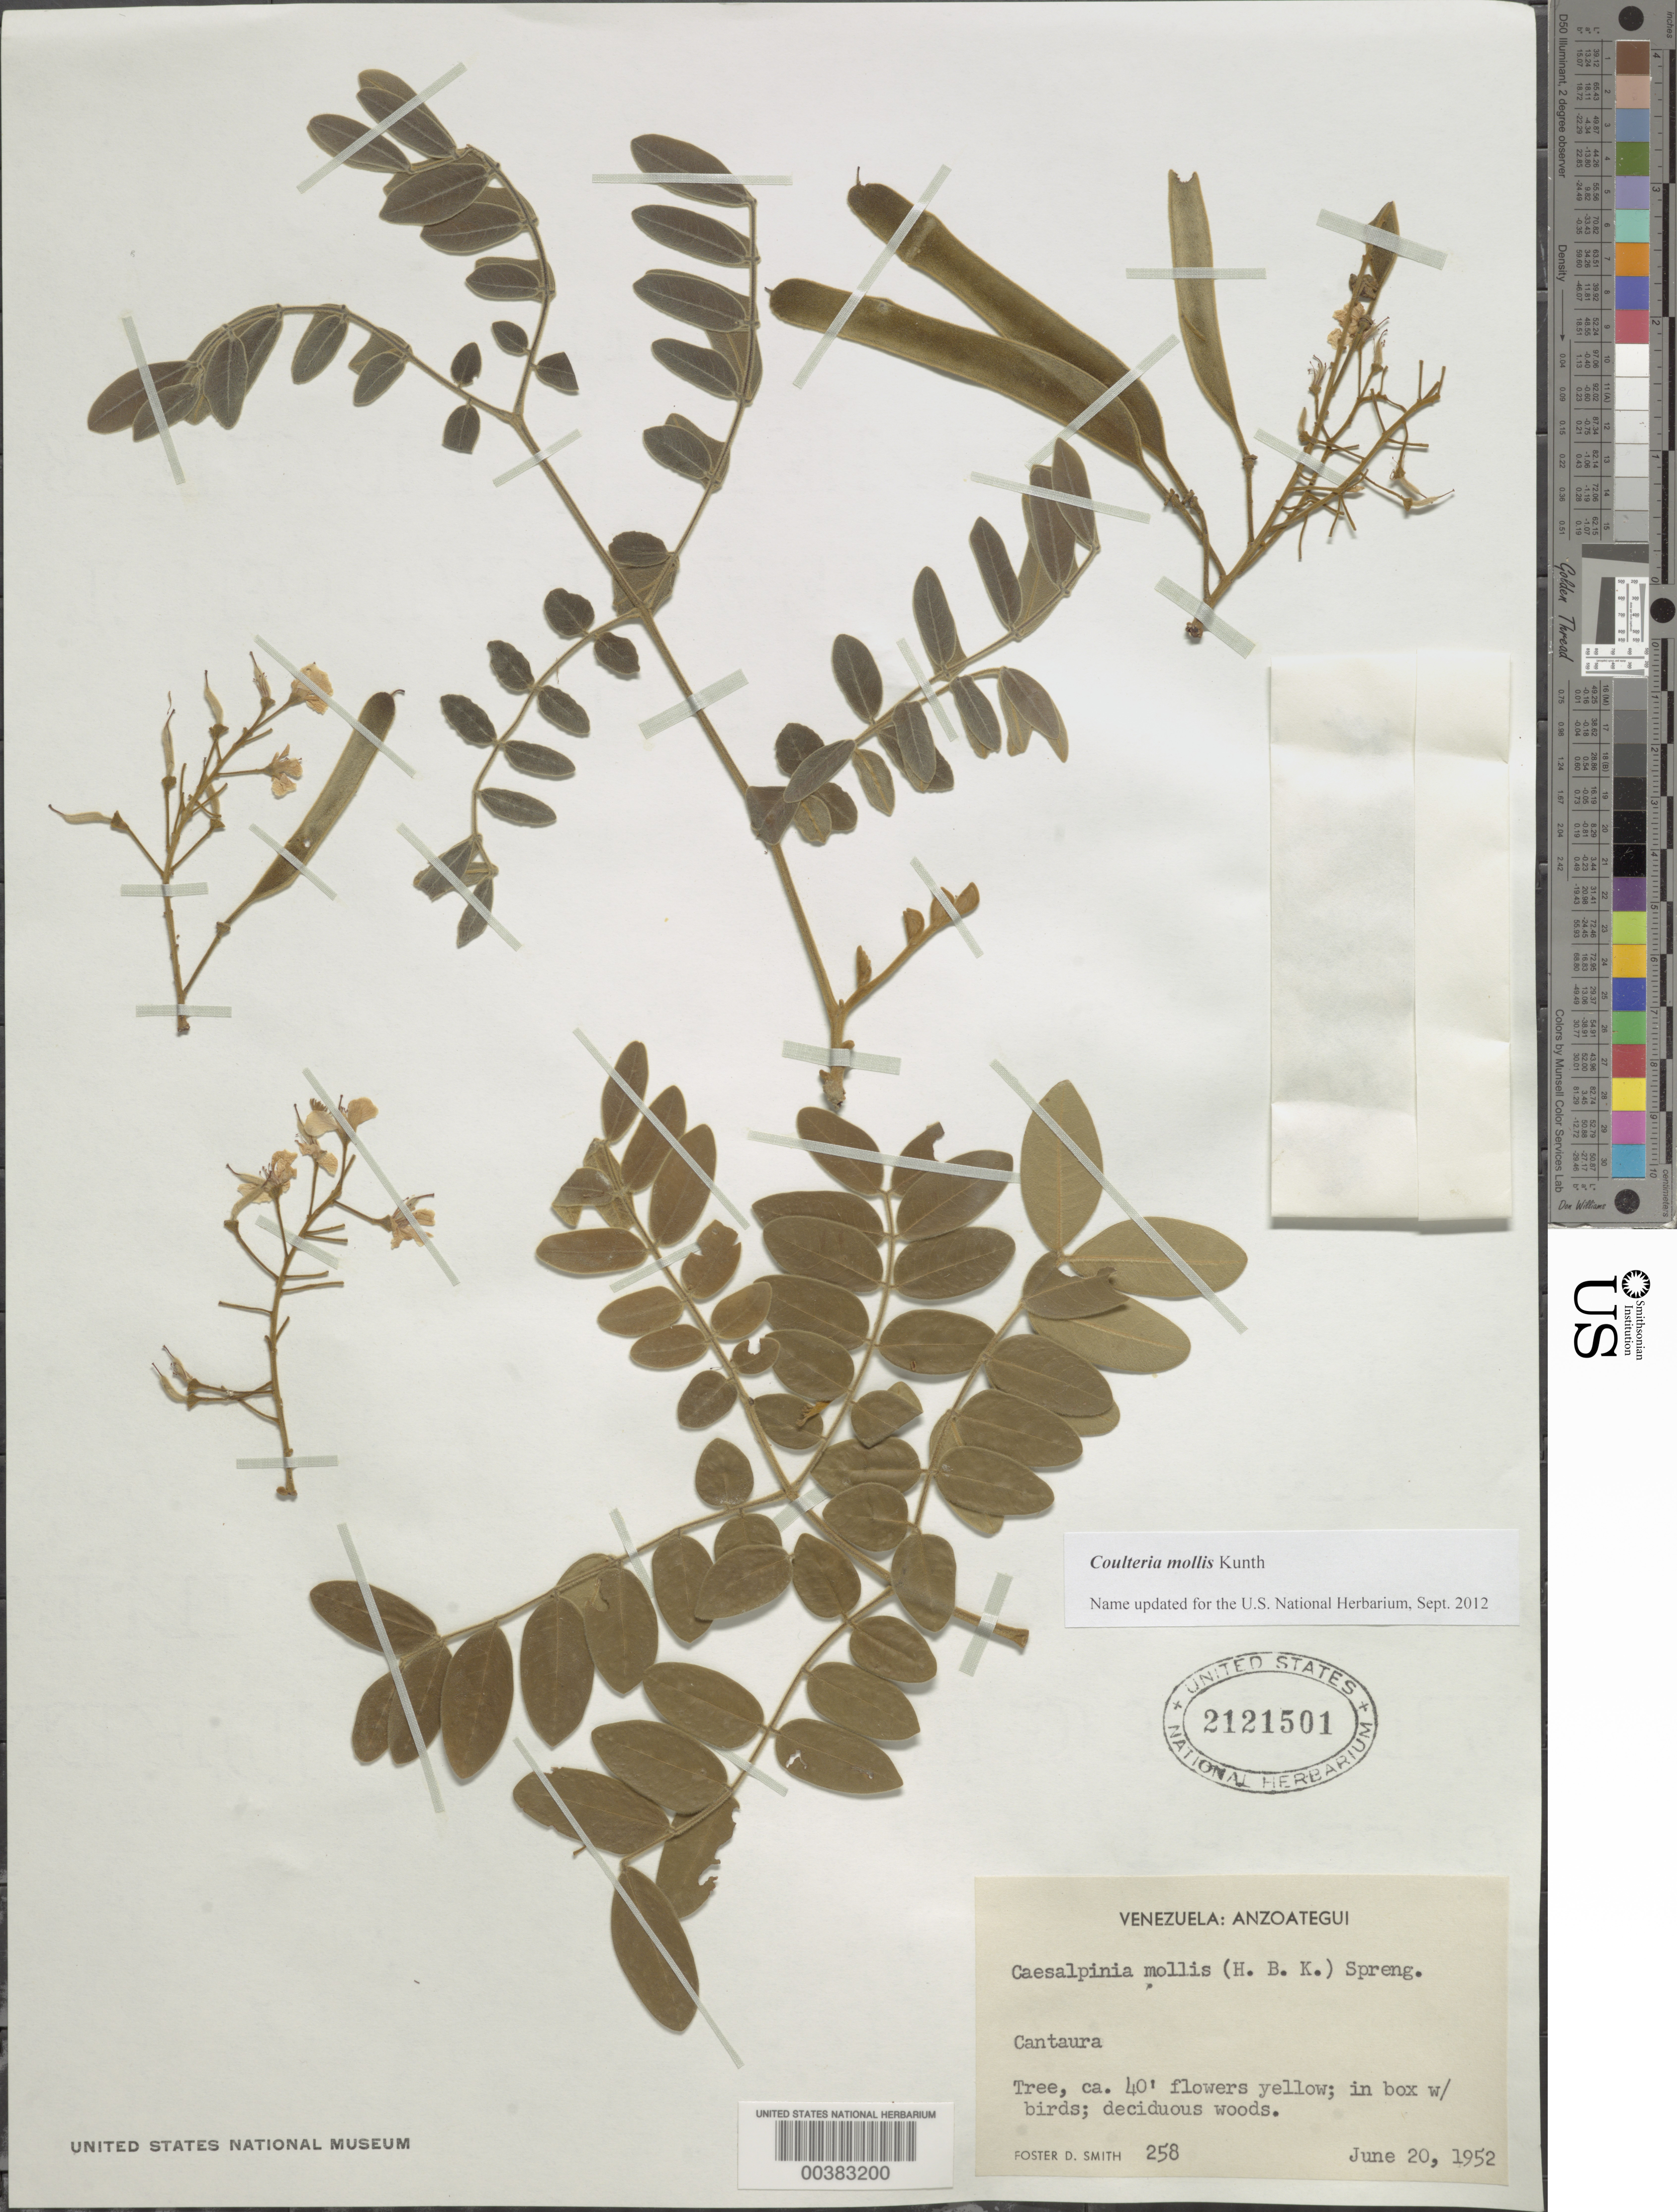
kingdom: Plantae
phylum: Tracheophyta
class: Magnoliopsida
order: Fabales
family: Fabaceae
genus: Coulteria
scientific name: Coulteria mollis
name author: Kunth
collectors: F. Smith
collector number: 258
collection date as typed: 20 Jun 1952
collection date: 1952-06-20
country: Venezuela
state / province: Anzoategui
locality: Cantaura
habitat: Deciduous woods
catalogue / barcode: US 2121501